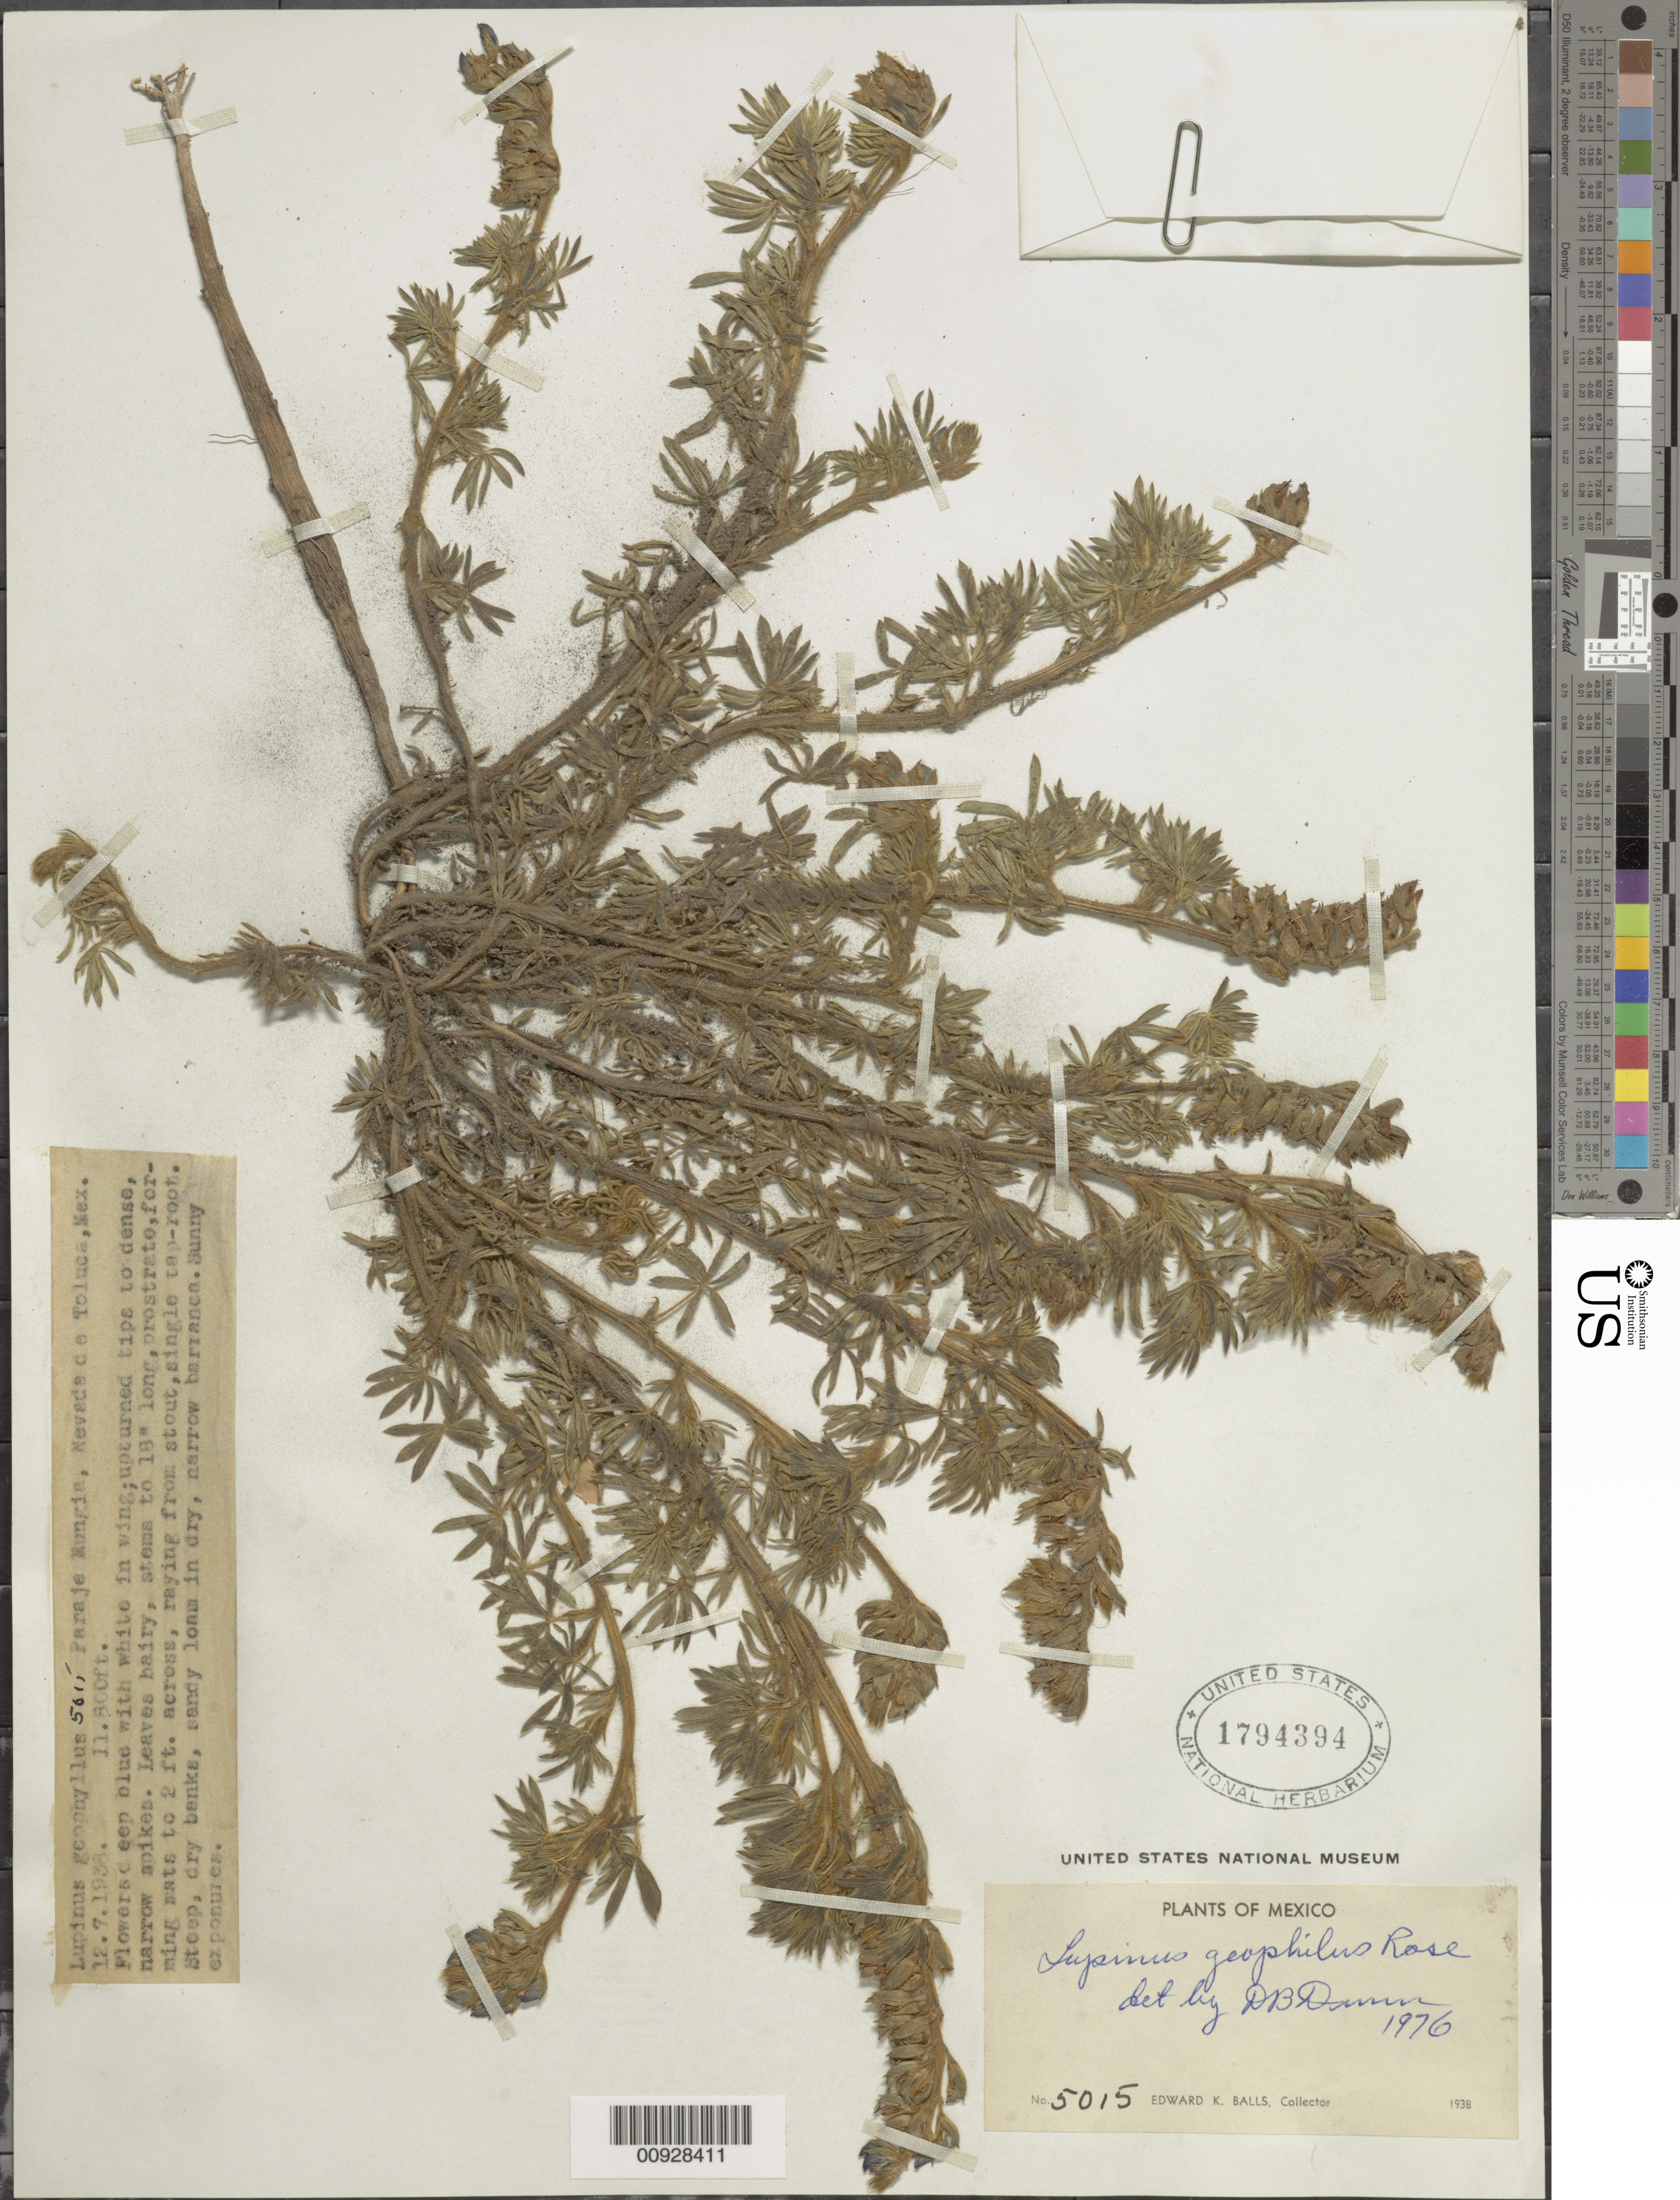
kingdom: Plantae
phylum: Tracheophyta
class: Magnoliopsida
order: Fabales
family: Fabaceae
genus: Lupinus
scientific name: Lupinus geophilus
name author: Rose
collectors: E. K. Balls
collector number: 5015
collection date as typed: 12 Jul 1938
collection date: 1938-07-12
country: Mexico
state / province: México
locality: Paraje Mungia, Nevada [sic] de Toluca, Mex.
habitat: Steep, dry banks, sandy loam in dry, narrow barranca. Sunny exposures.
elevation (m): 3597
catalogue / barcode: US 1794394